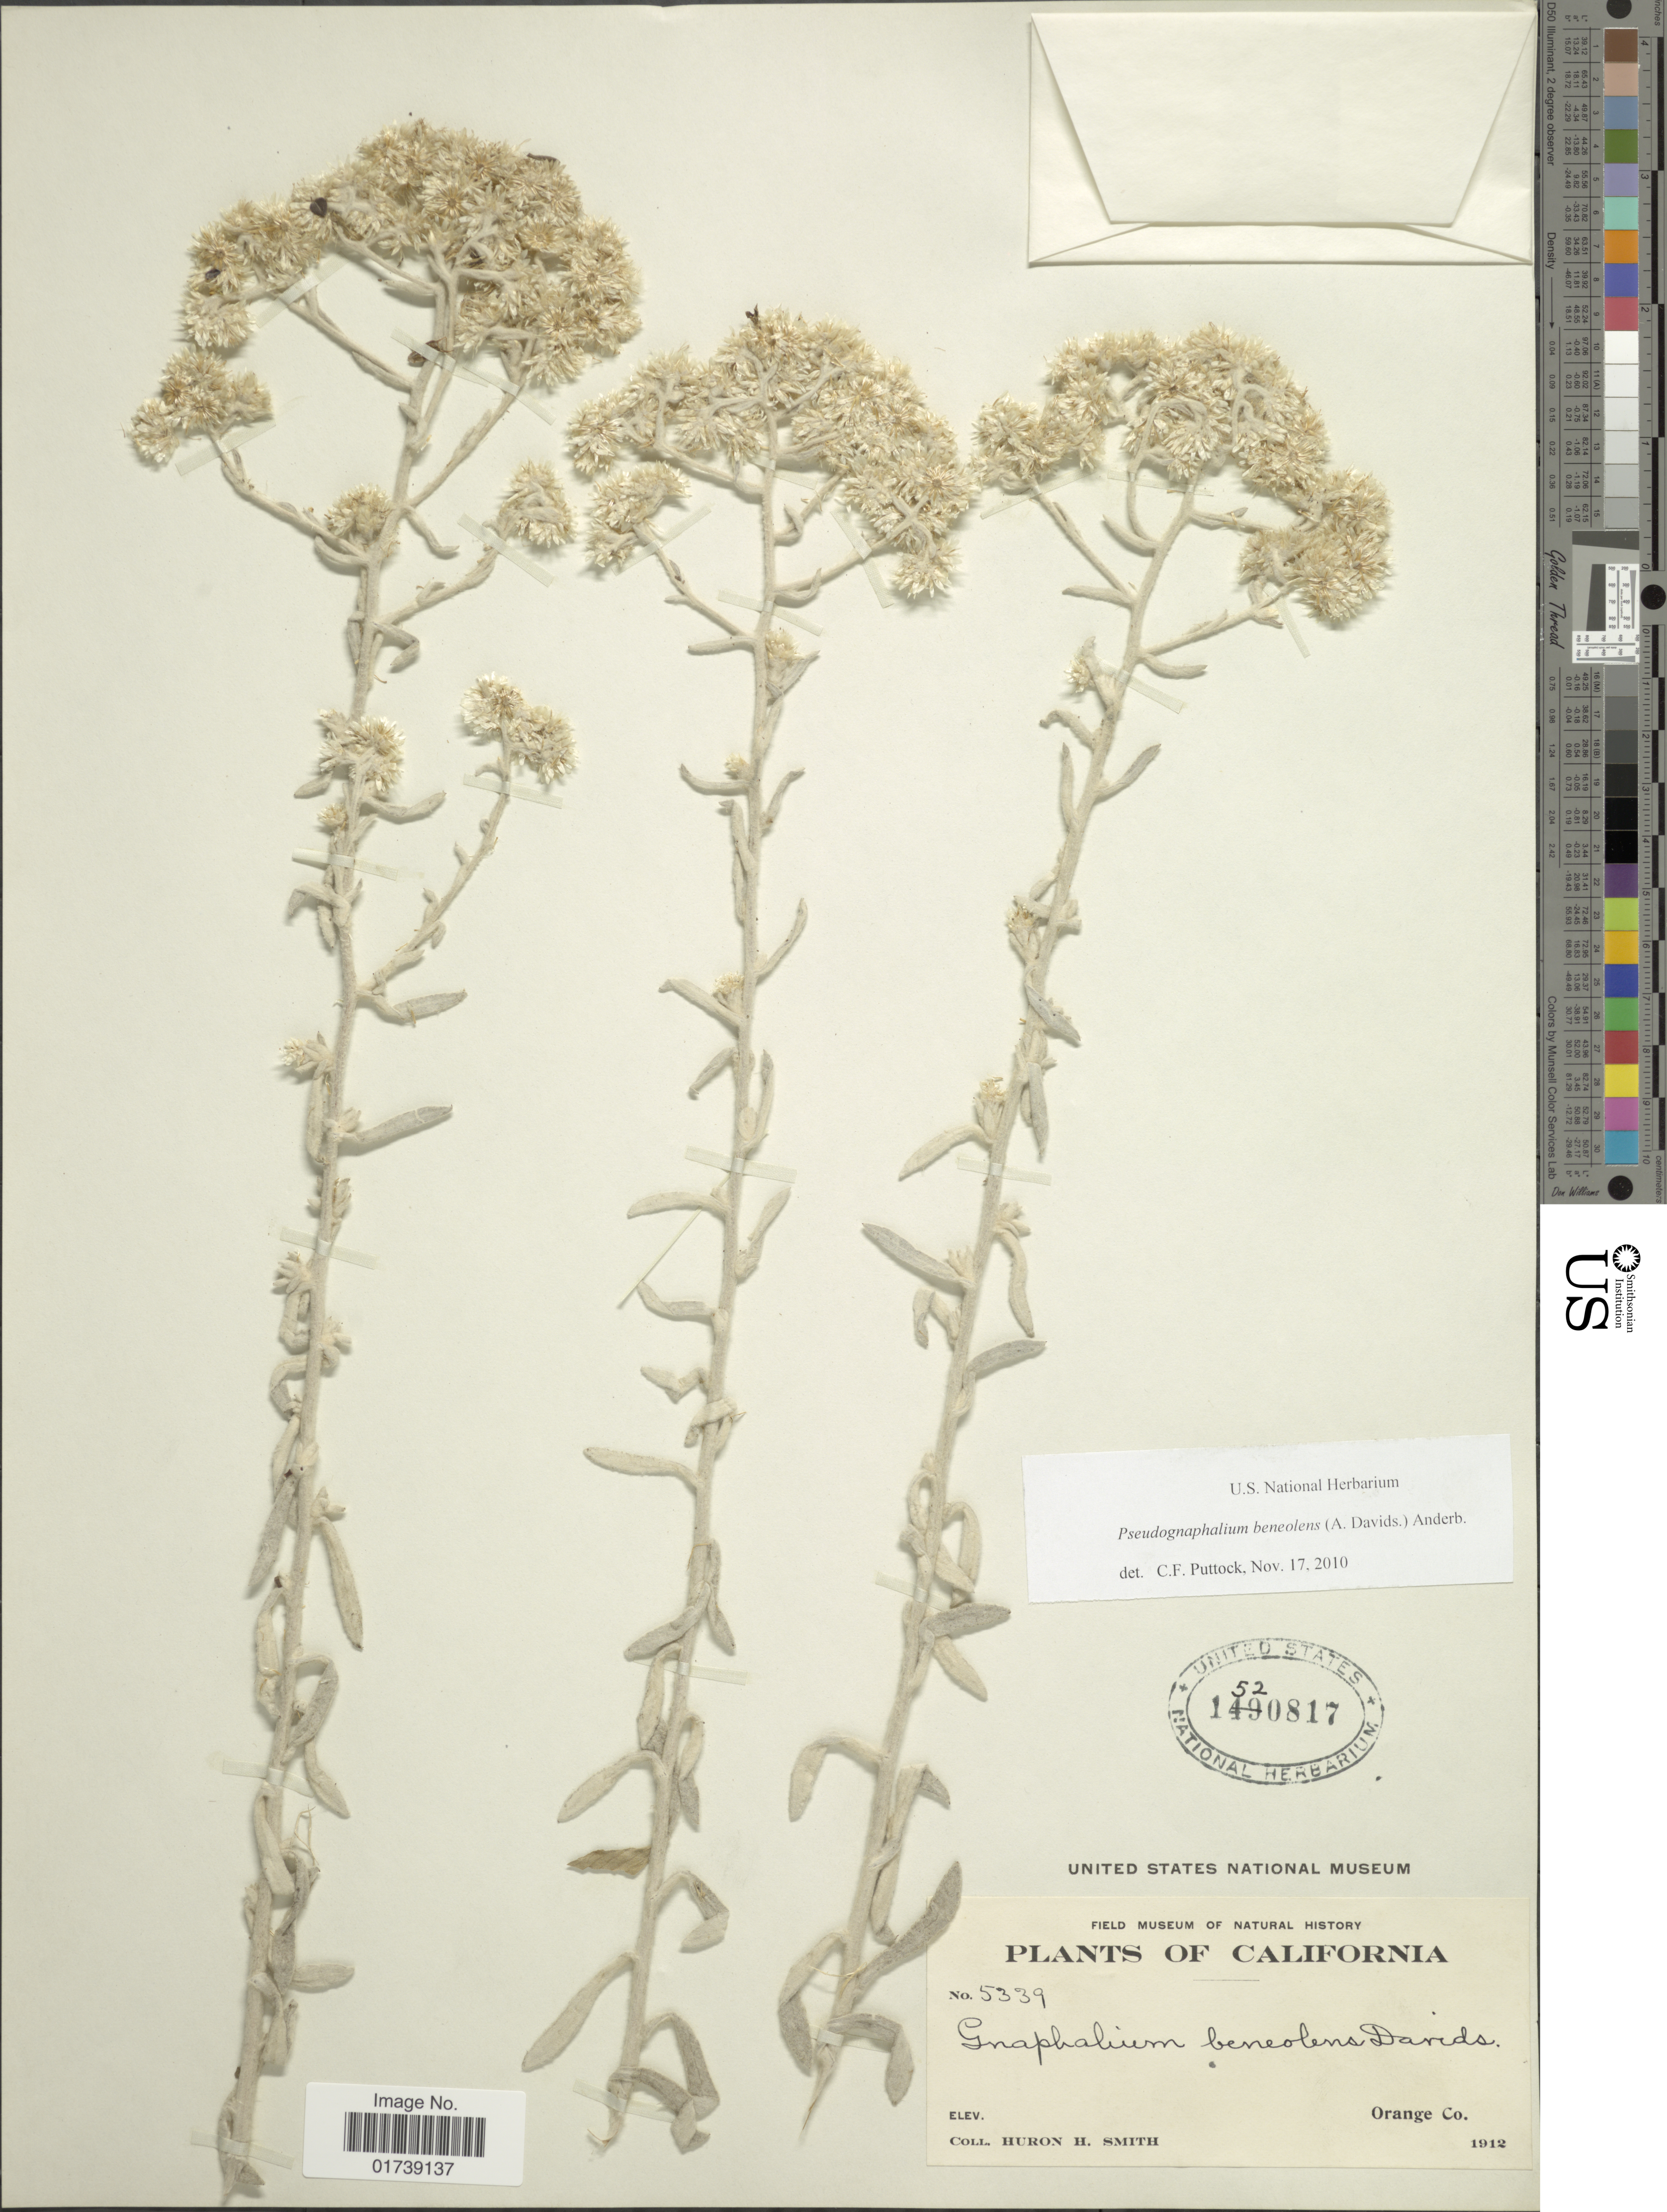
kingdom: Plantae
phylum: Tracheophyta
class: Magnoliopsida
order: Asterales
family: Asteraceae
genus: Pseudognaphalium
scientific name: Pseudognaphalium beneolens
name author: (Davidson) Anderb.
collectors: Huron H. Smith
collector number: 5339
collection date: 1912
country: United States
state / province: California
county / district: Orange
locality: Orange Co.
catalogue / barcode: US 1520817